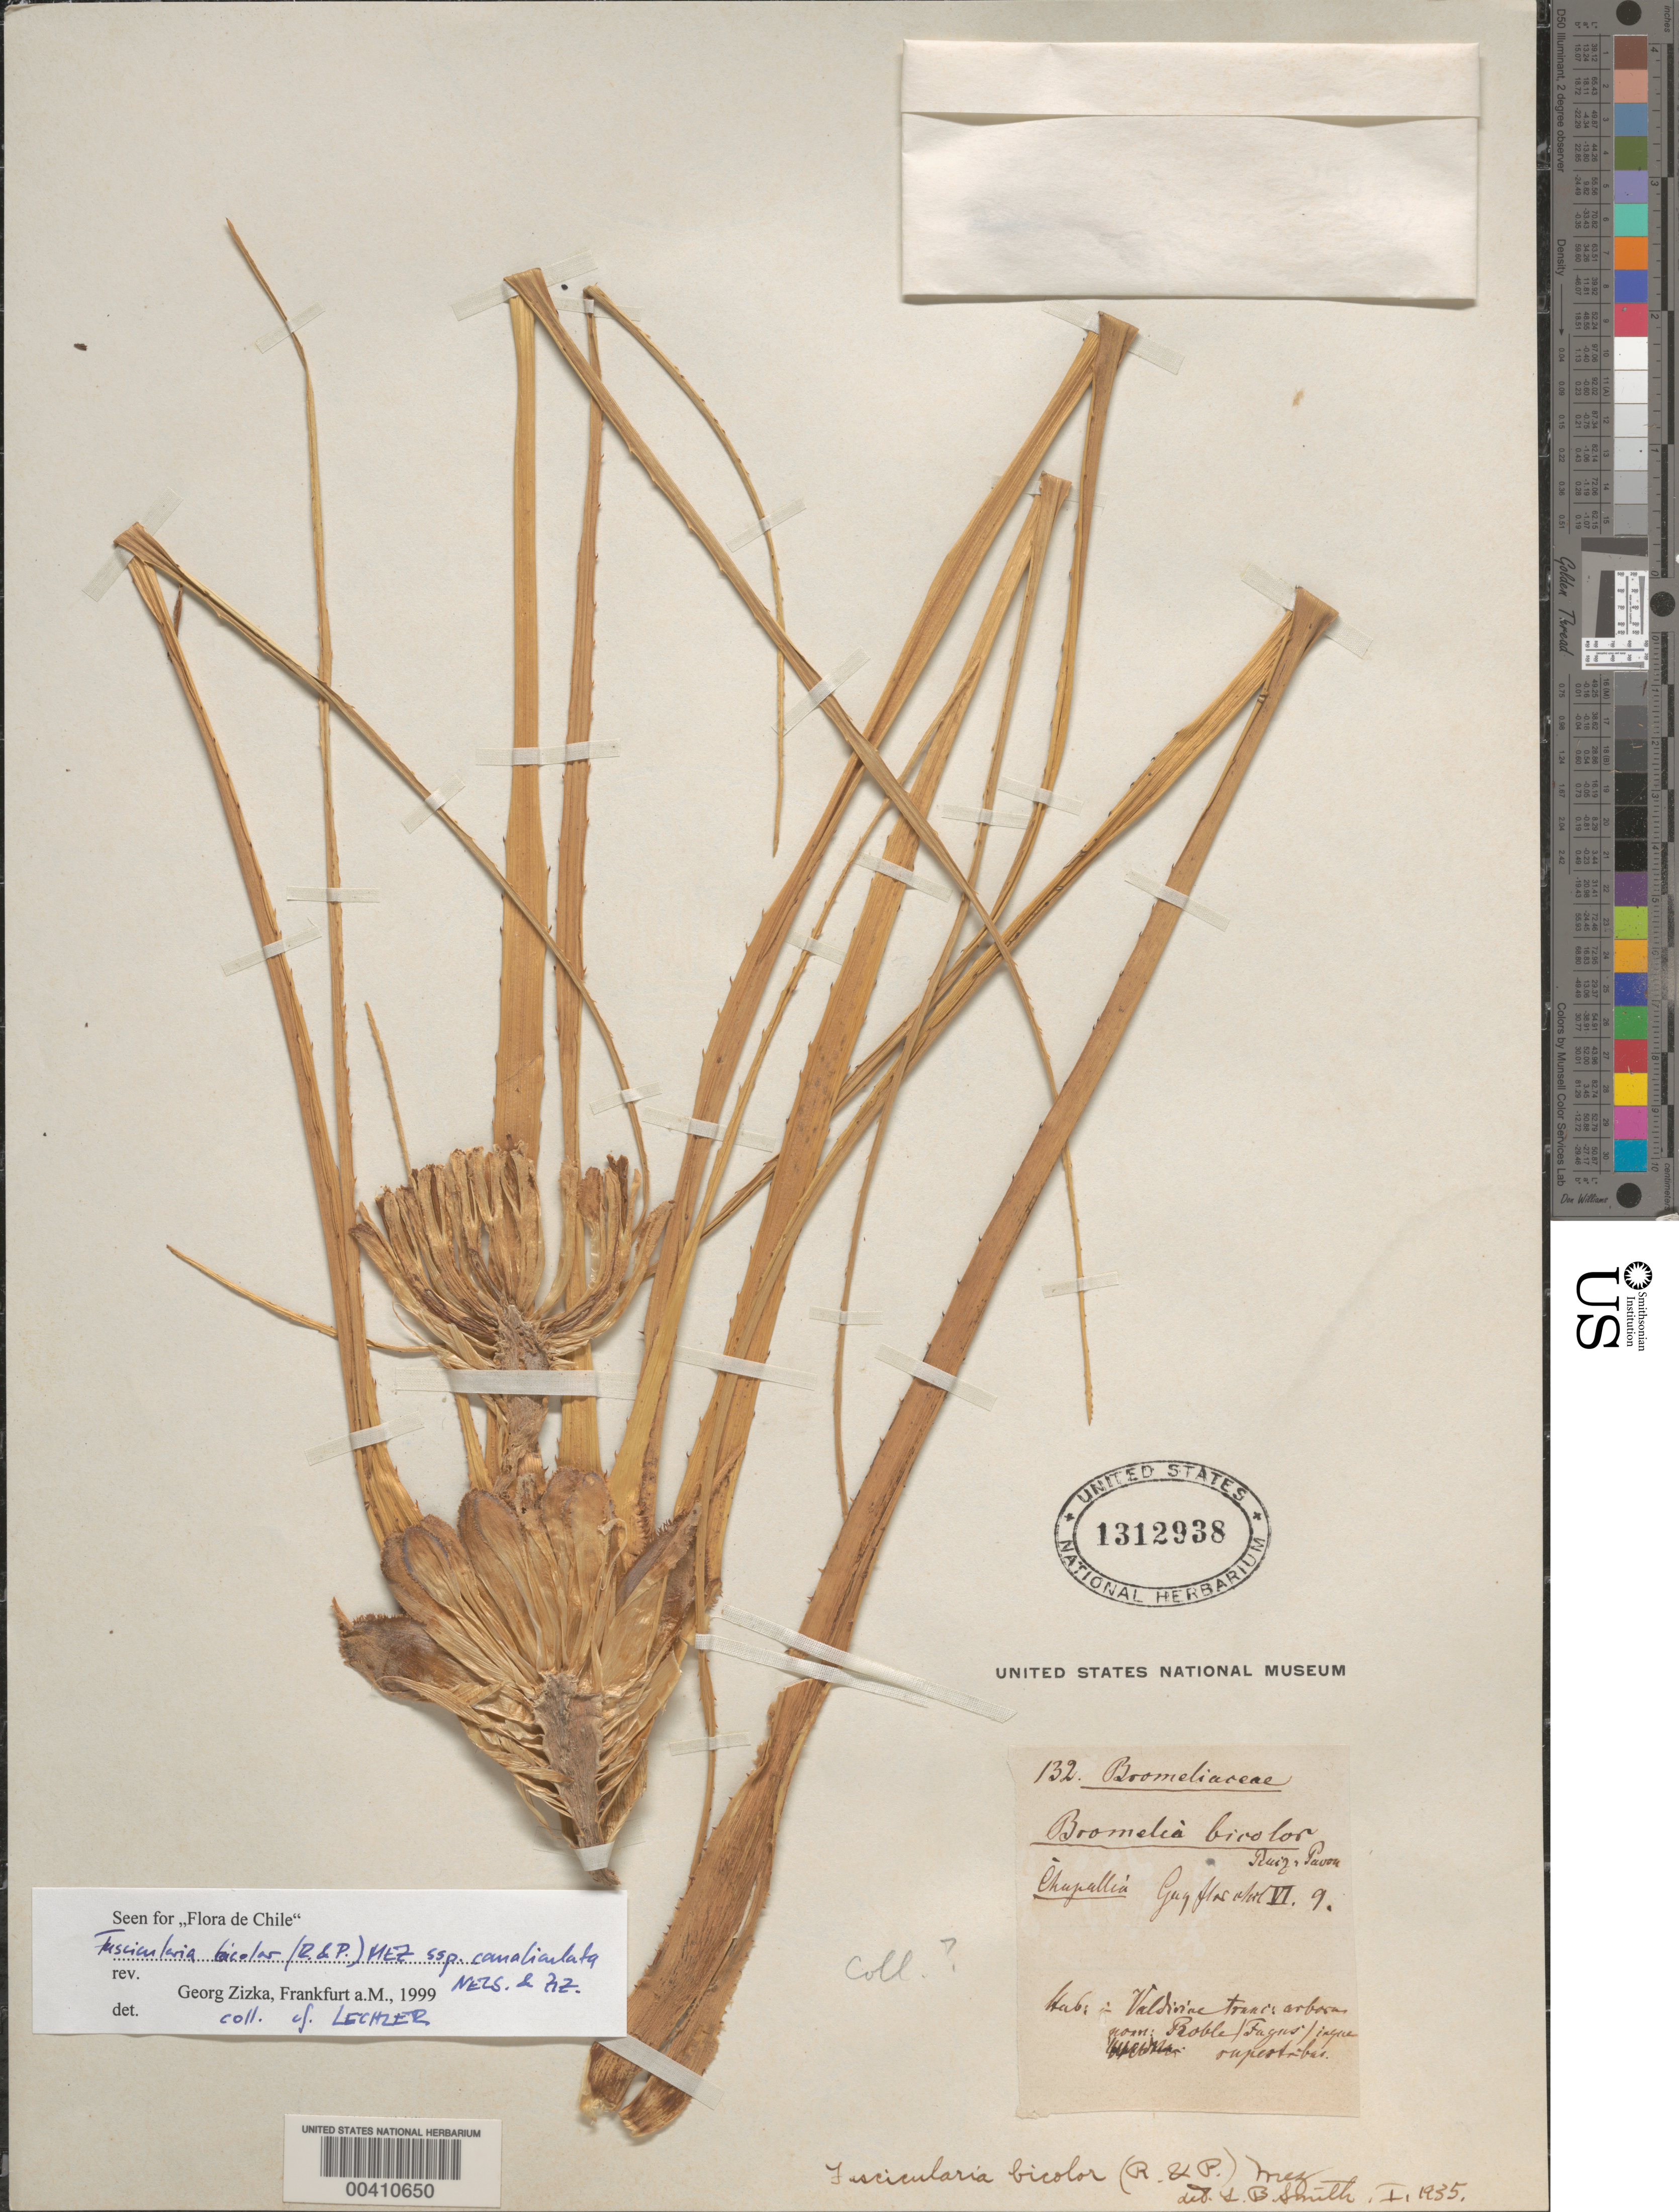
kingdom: Plantae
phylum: Tracheophyta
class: Liliopsida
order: Poales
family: Bromeliaceae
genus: Fascicularia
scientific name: Fascicularia bicolor subsp. canaliculata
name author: E.C. Nelson & Zizka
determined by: Zizka, G.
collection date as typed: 09 Jun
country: Chile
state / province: Los Lagos (X)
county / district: Valdivia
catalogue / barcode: US 1312938